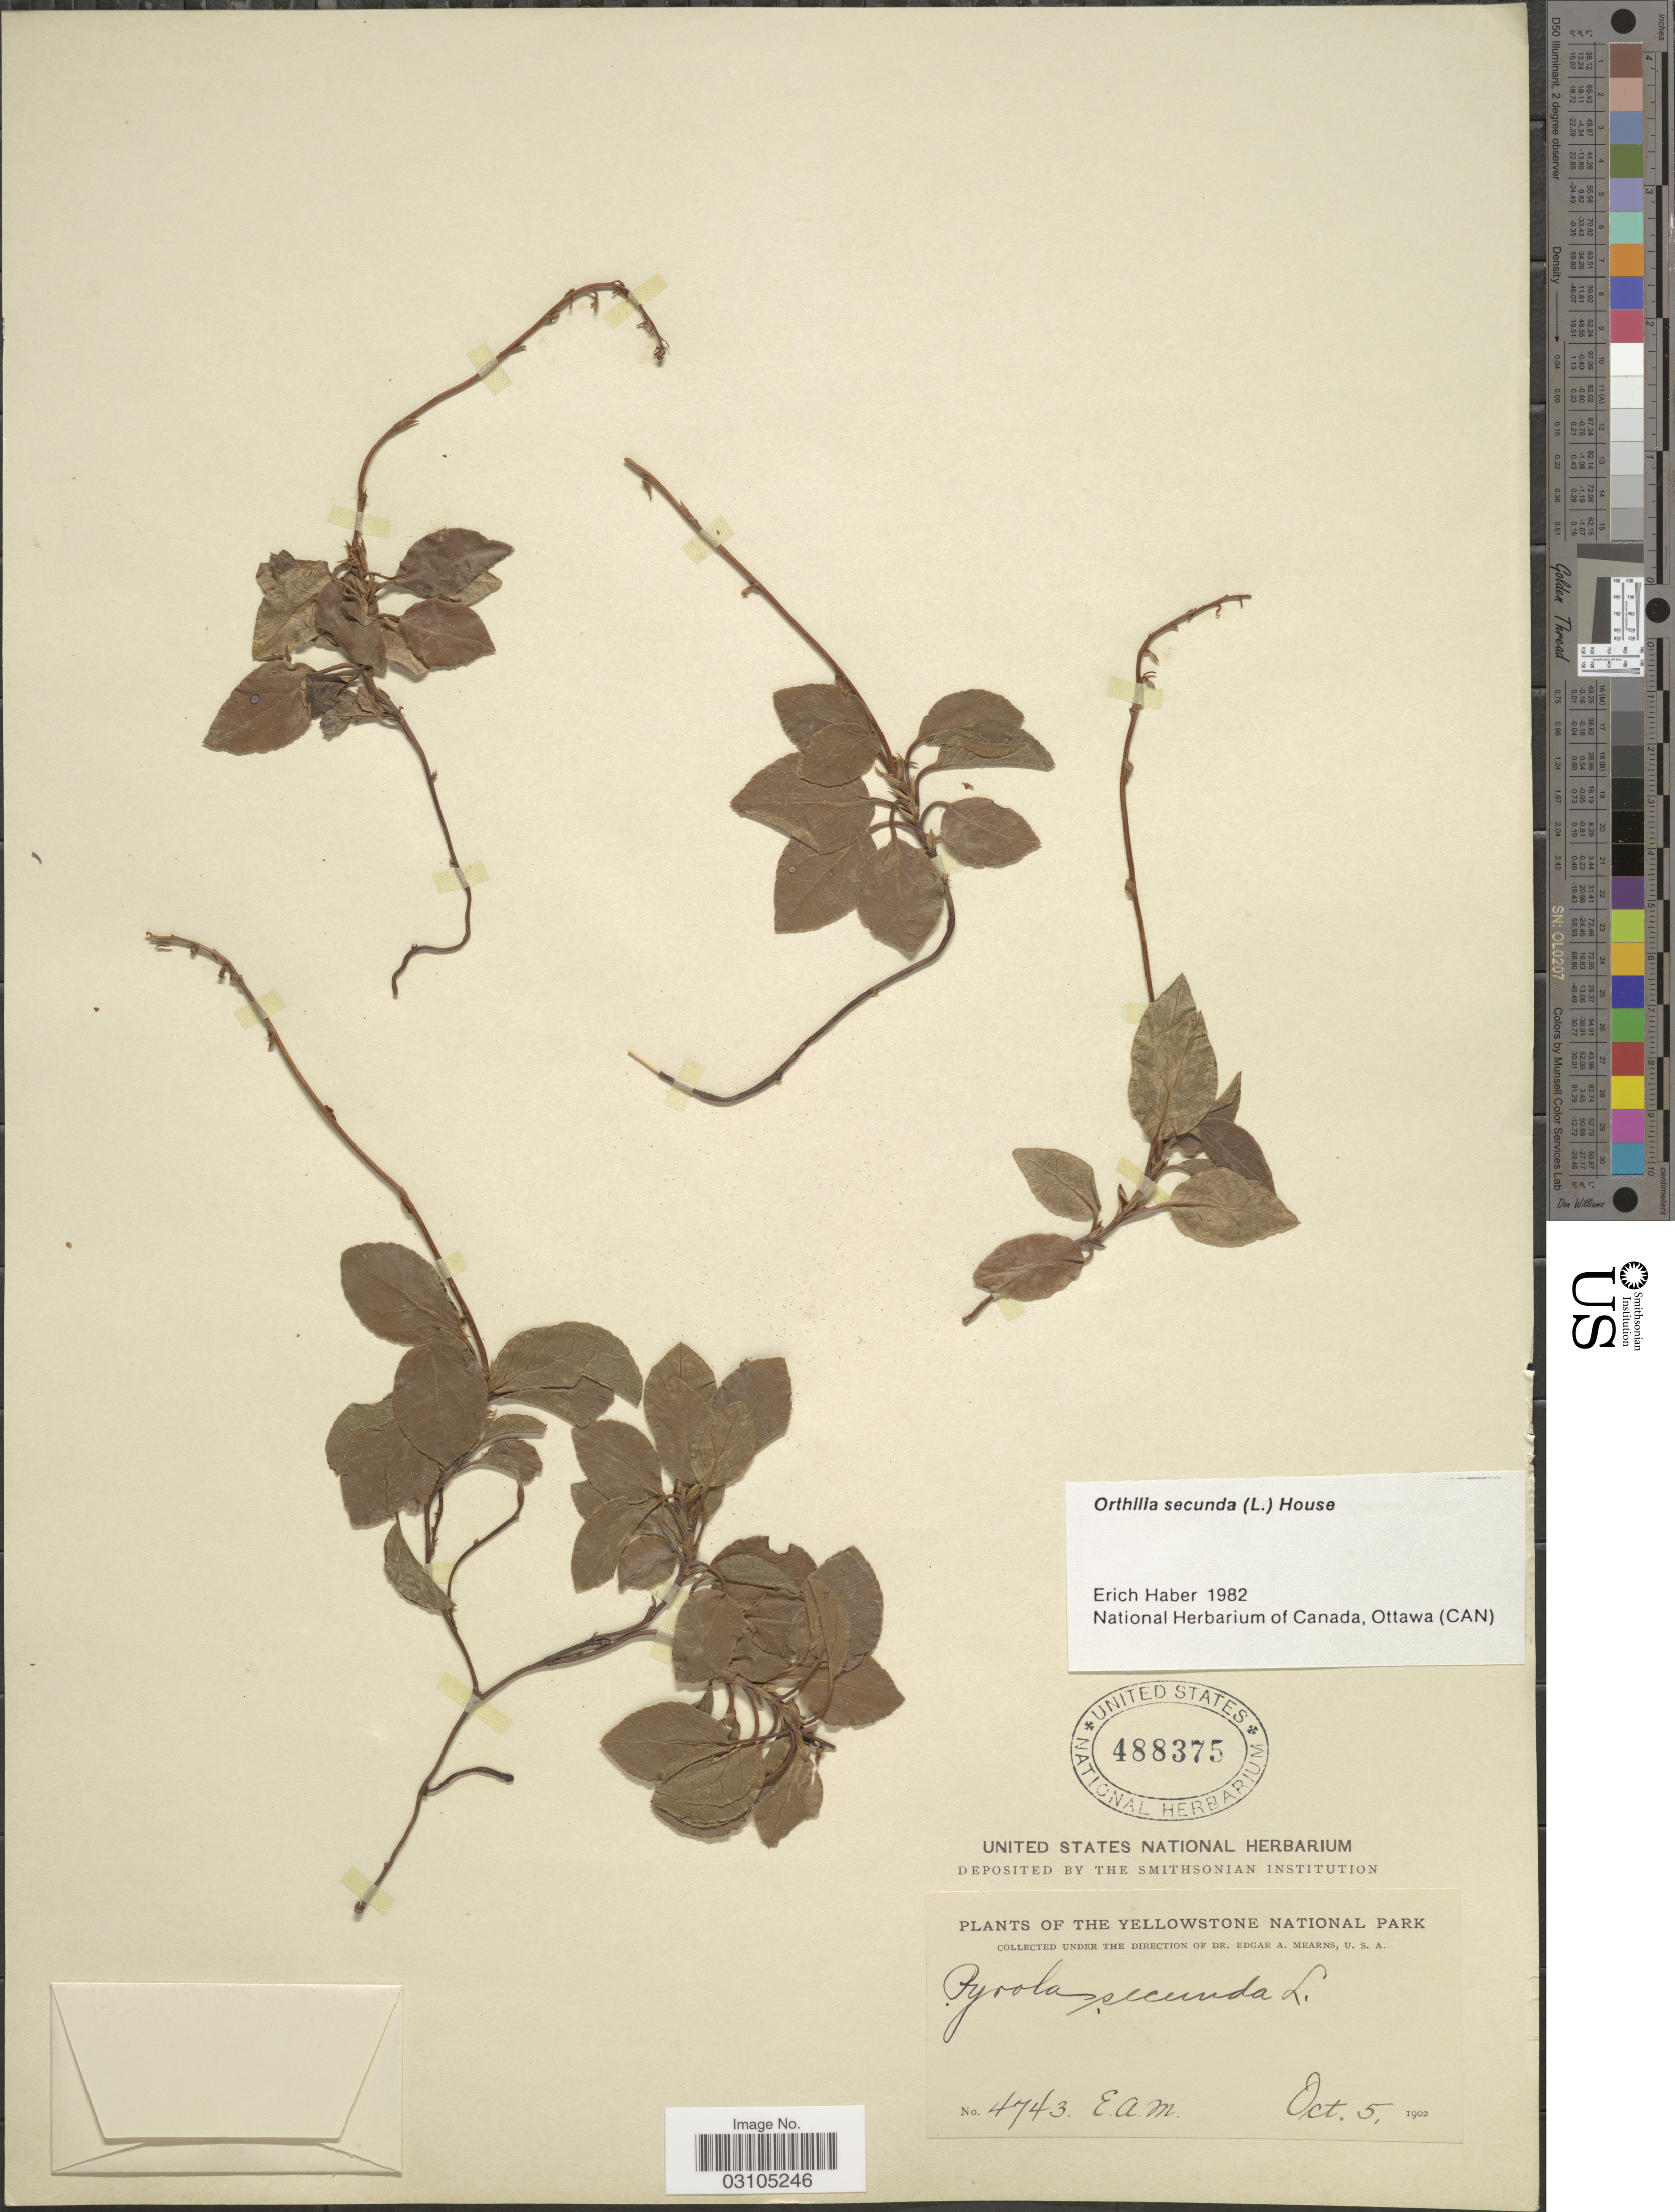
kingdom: Plantae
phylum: Tracheophyta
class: Magnoliopsida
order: Ericales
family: Ericaceae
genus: Orthilia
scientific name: Orthilia secunda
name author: (L.) House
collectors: E. A. Mearns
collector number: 4743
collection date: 1902-10-05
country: United States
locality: Yellowstone National Park.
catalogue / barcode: US 488375